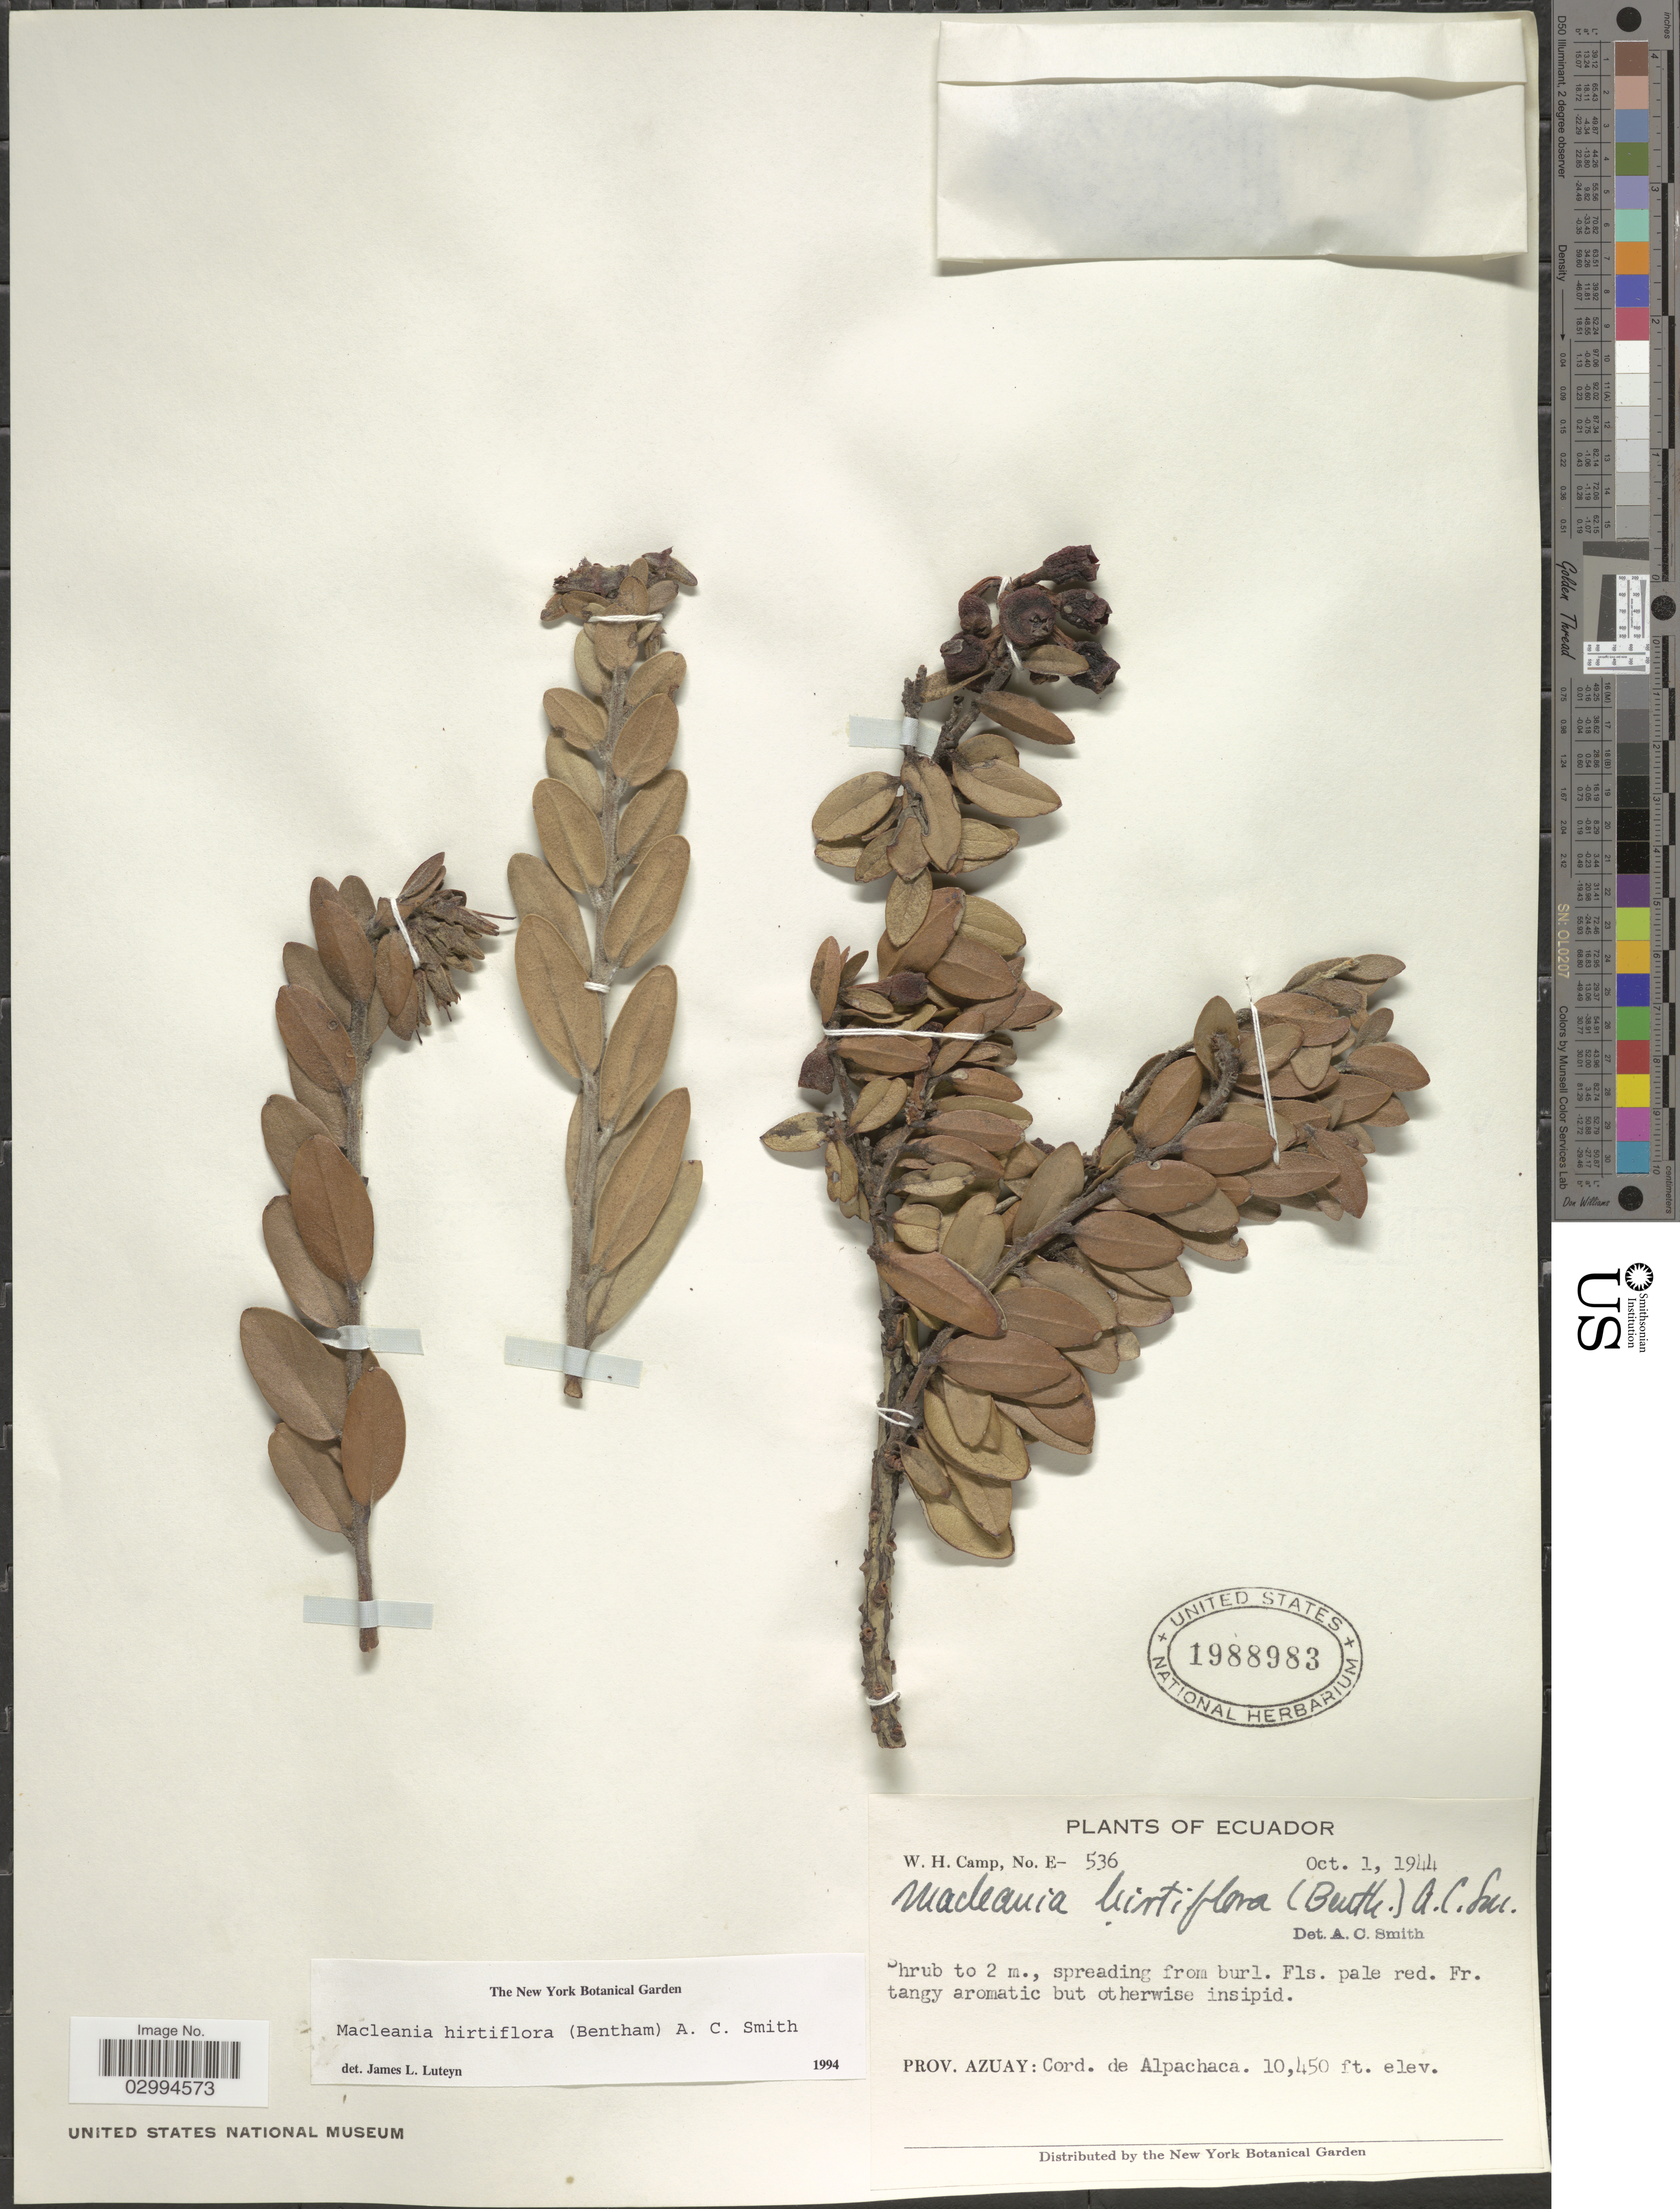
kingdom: Plantae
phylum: Tracheophyta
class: Magnoliopsida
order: Ericales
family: Ericaceae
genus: Macleania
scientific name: Macleania hirtiflora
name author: (Benth.) A.C. Sm.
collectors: W. H. Camp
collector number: E-536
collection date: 1944-10-01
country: Ecuador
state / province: Azuay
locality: Cord. de Alpachaca.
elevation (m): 3185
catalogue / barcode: US 1988983